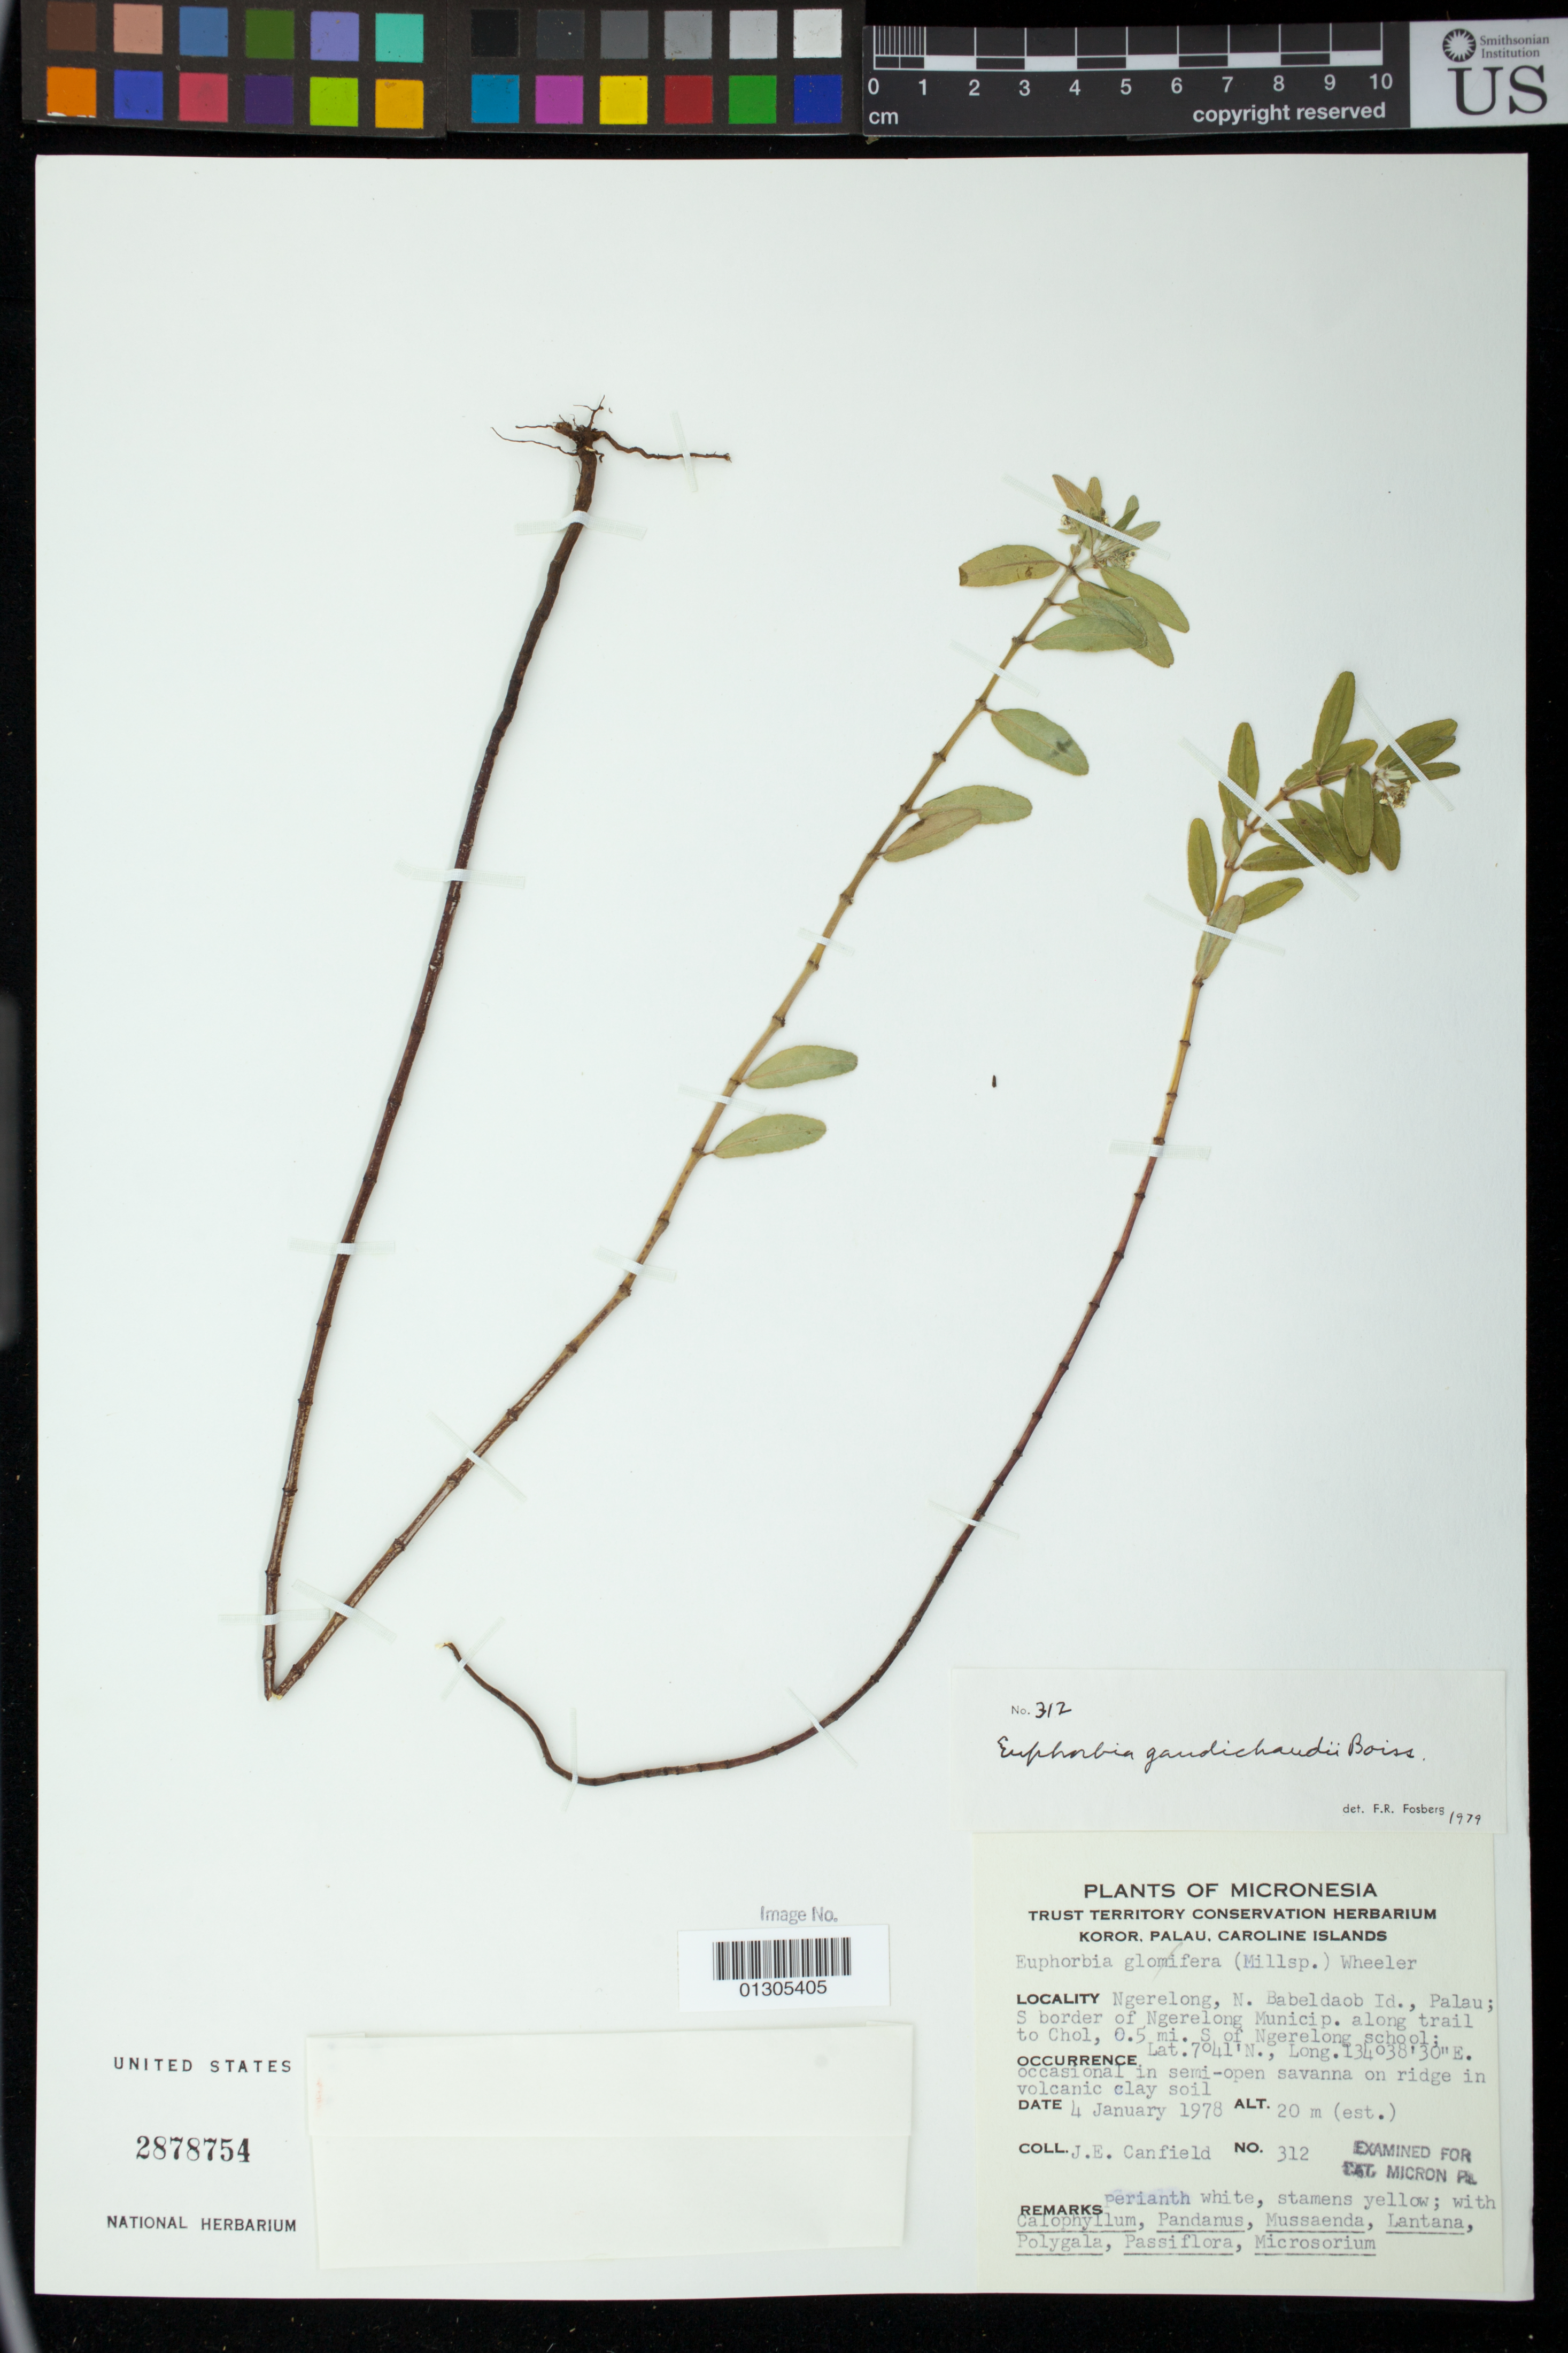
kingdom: Plantae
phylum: Tracheophyta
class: Magnoliopsida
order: Malpighiales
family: Euphorbiaceae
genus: Euphorbia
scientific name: Euphorbia gaudichaudii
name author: Boiss.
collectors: J. E. Canfield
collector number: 312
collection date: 1978-01-04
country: Palau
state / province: Koror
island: Babeldaob [Babelthuap]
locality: Ngerelong, N. Babeldaob Id.; S border of Ngerelong Municip. along trail to Chol, 0.5 mi. S of Ngerelong school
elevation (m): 20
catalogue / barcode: US 2878754